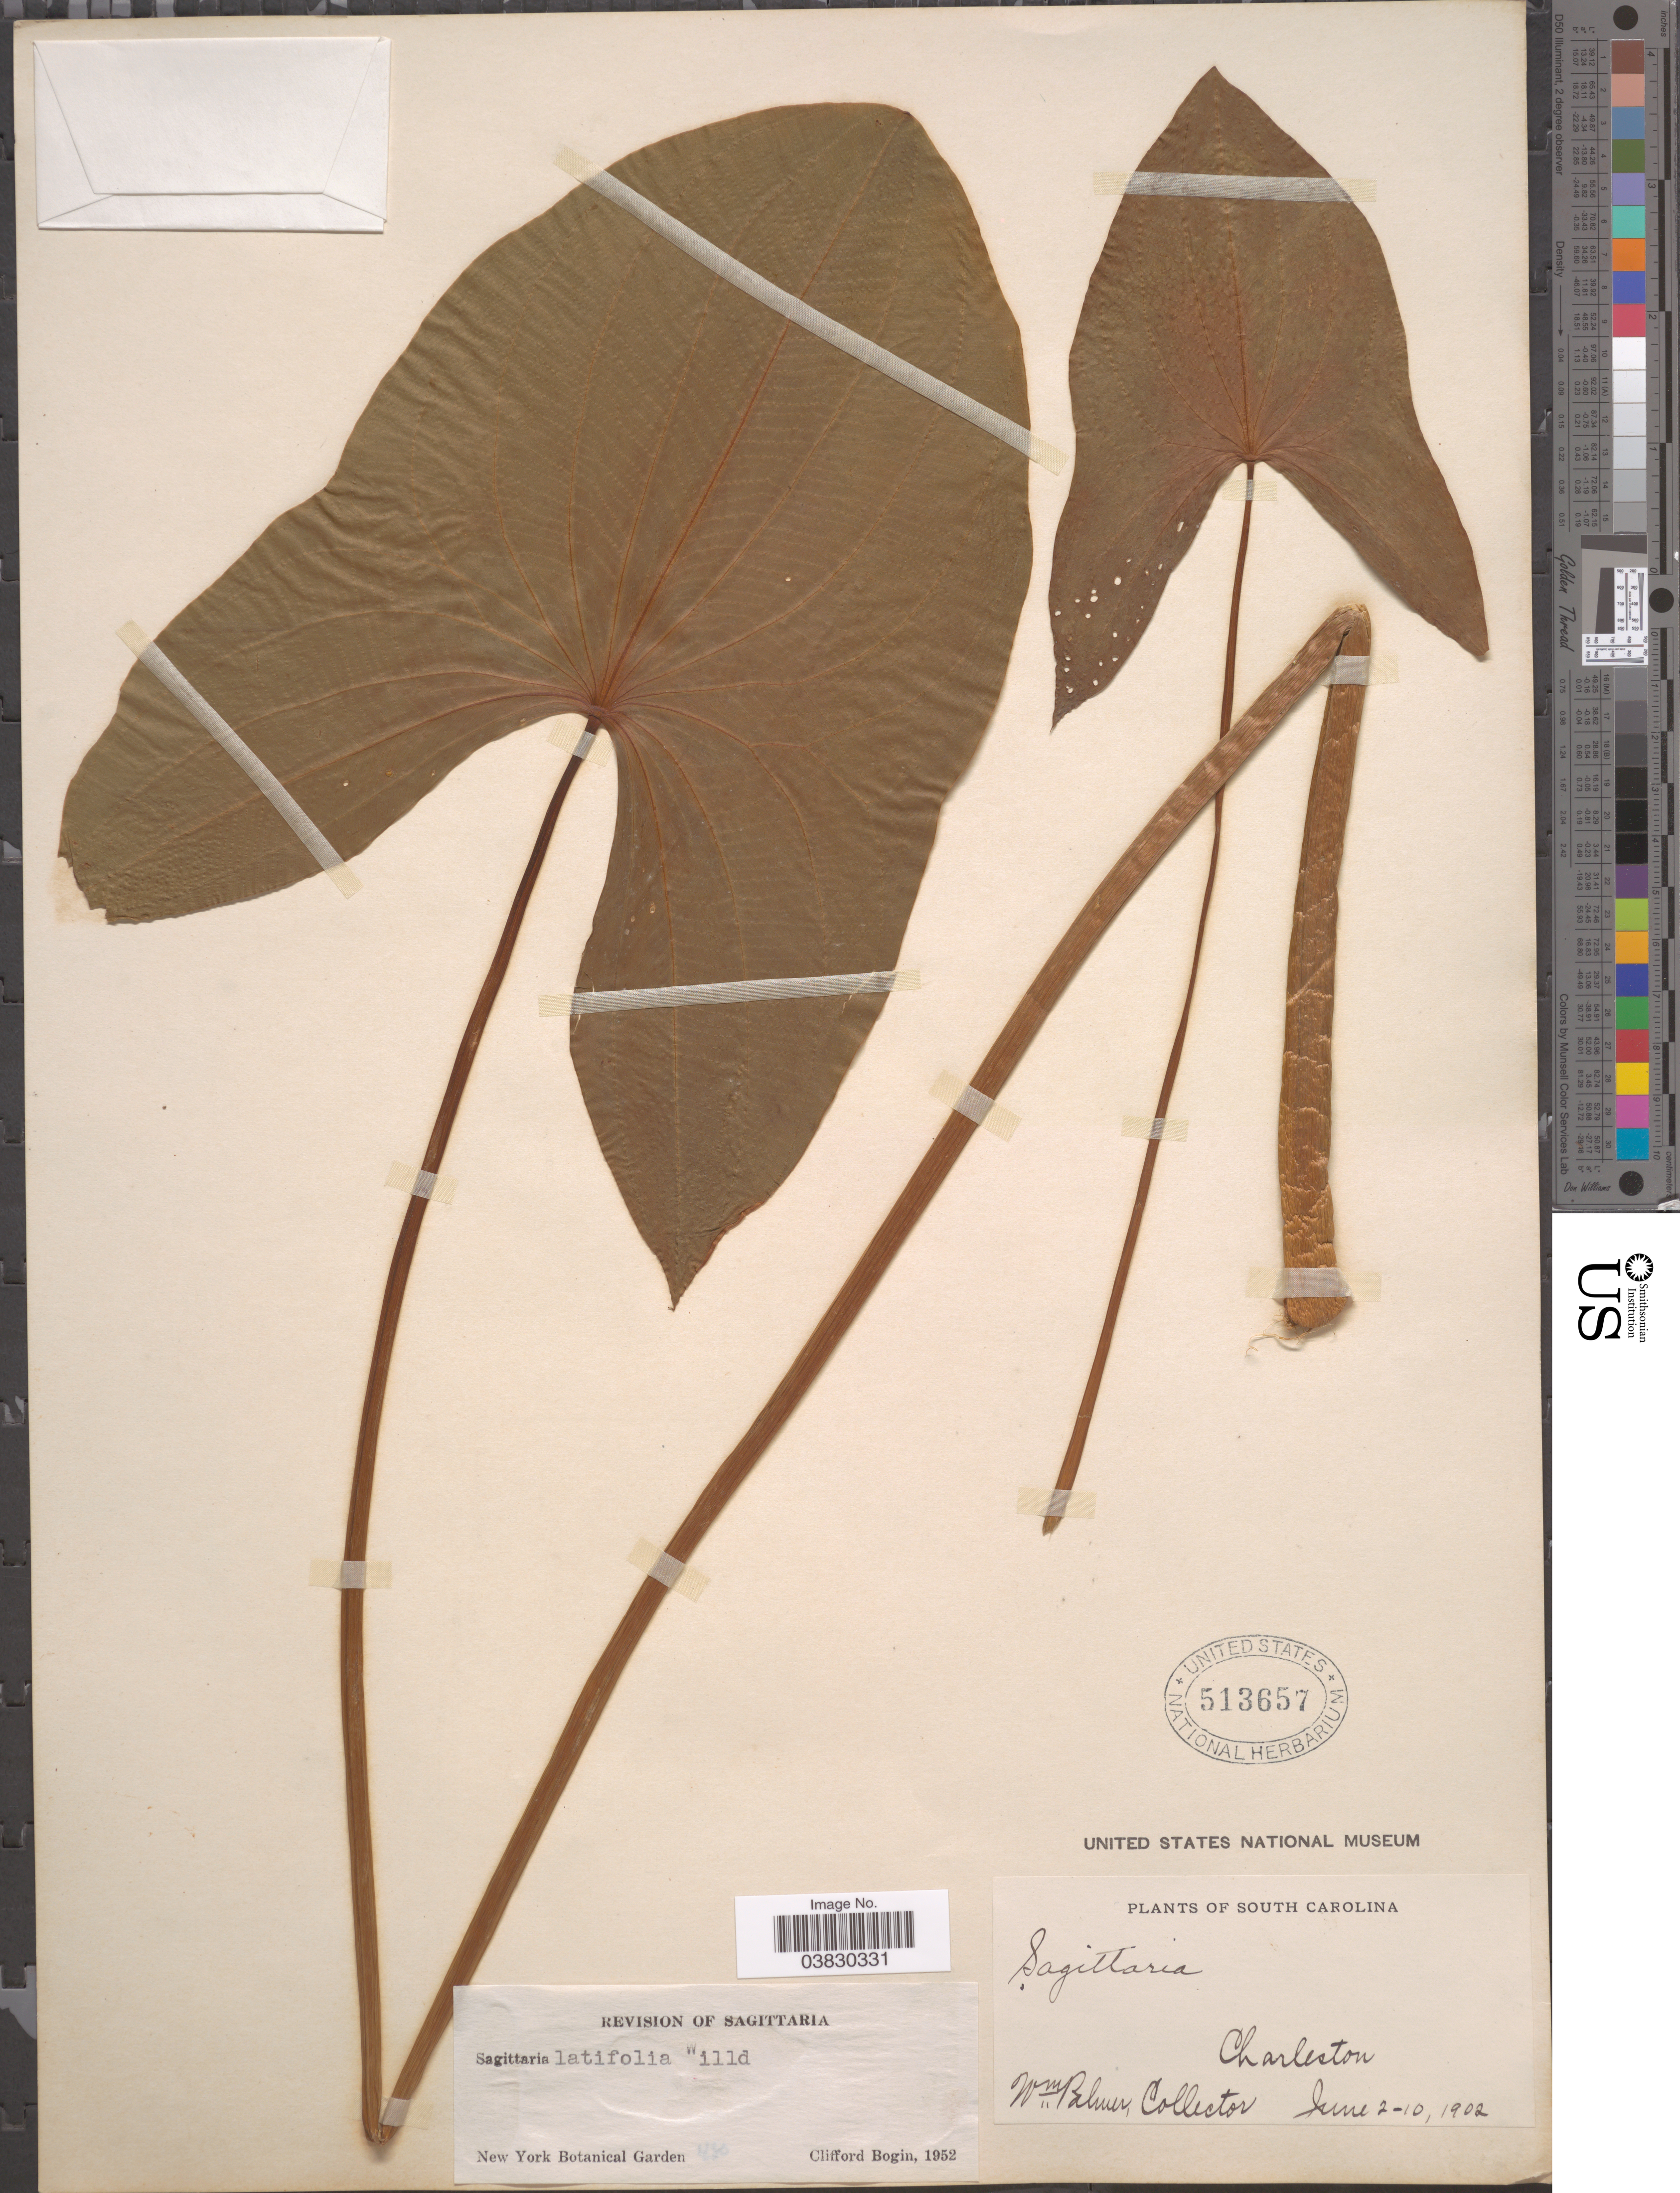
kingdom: Plantae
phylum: Tracheophyta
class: Liliopsida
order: Alismatales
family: Alismataceae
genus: Sagittaria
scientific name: Sagittaria latifolia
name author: Willd.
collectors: W. Palmer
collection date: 1902-06-02/1902-06-10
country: United States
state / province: South Carolina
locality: Charleston.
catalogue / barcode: US 513657